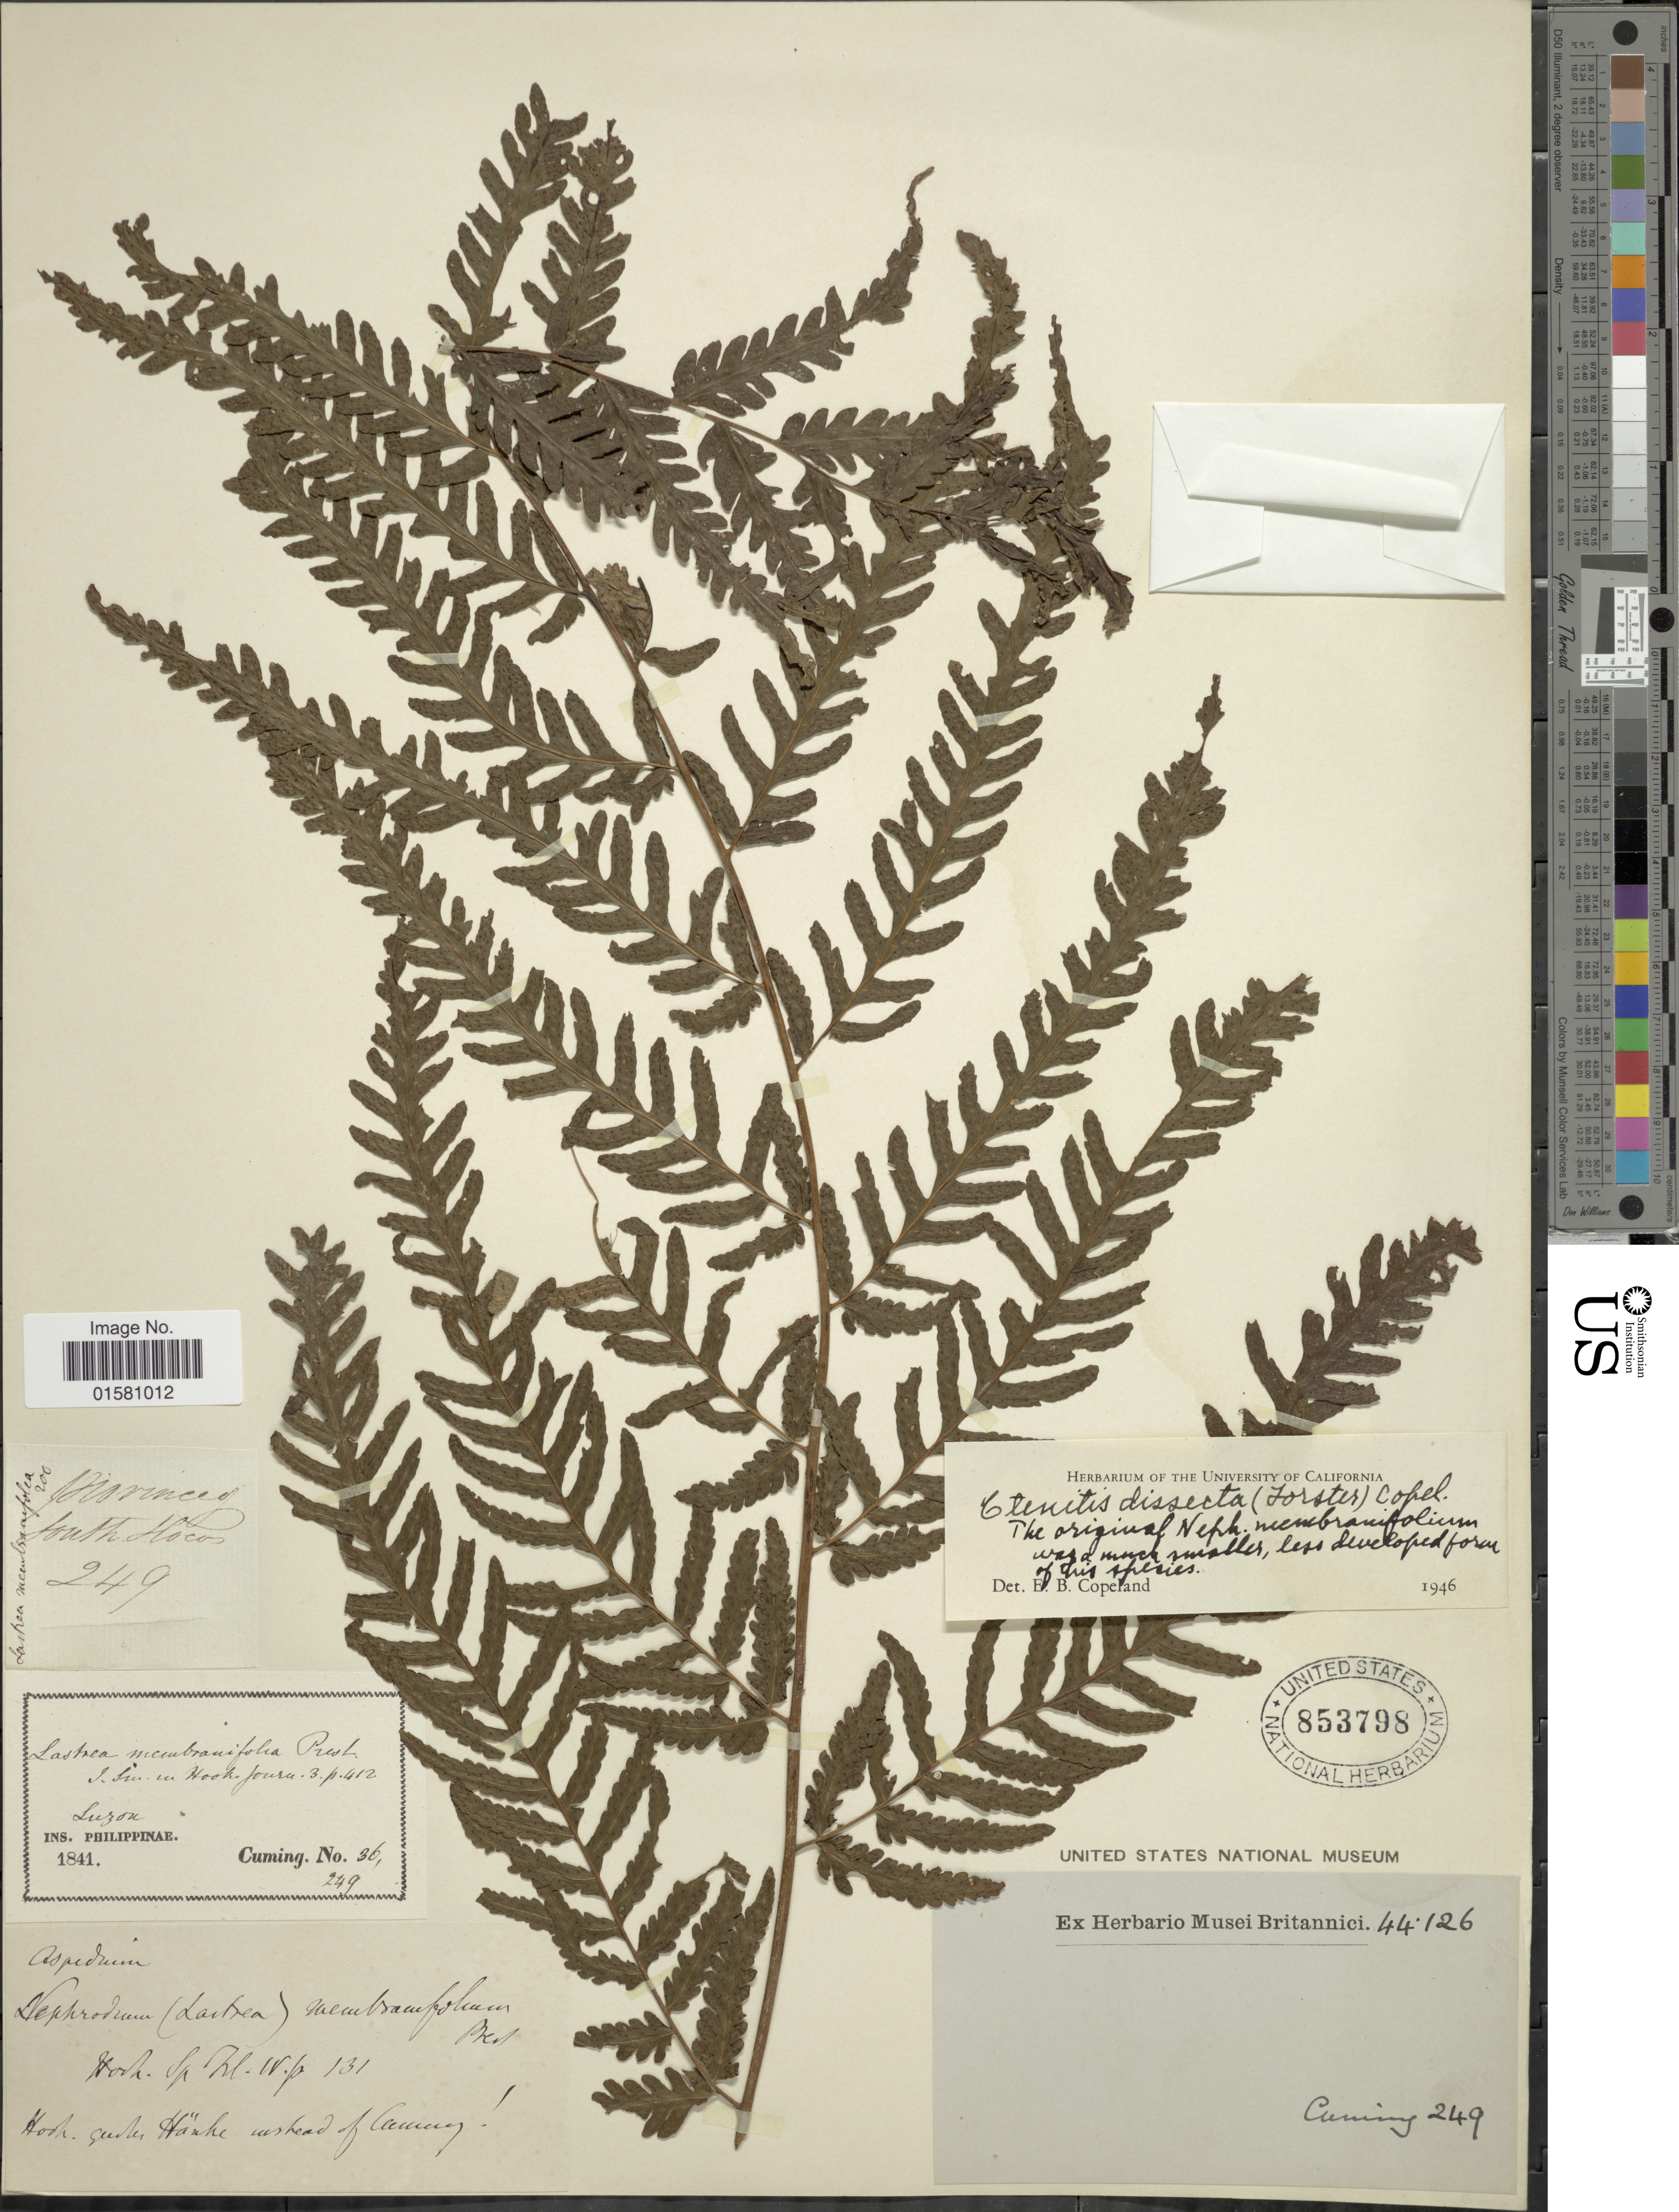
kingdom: Plantae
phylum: Tracheophyta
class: Polypodiopsida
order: Polypodiales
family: Tectariaceae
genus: Tectaria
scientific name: Tectaria dissecta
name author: (G. Forst.) Lellinger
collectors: -. Cuming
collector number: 249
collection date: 1841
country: Philippines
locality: Luzon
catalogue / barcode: US 853798